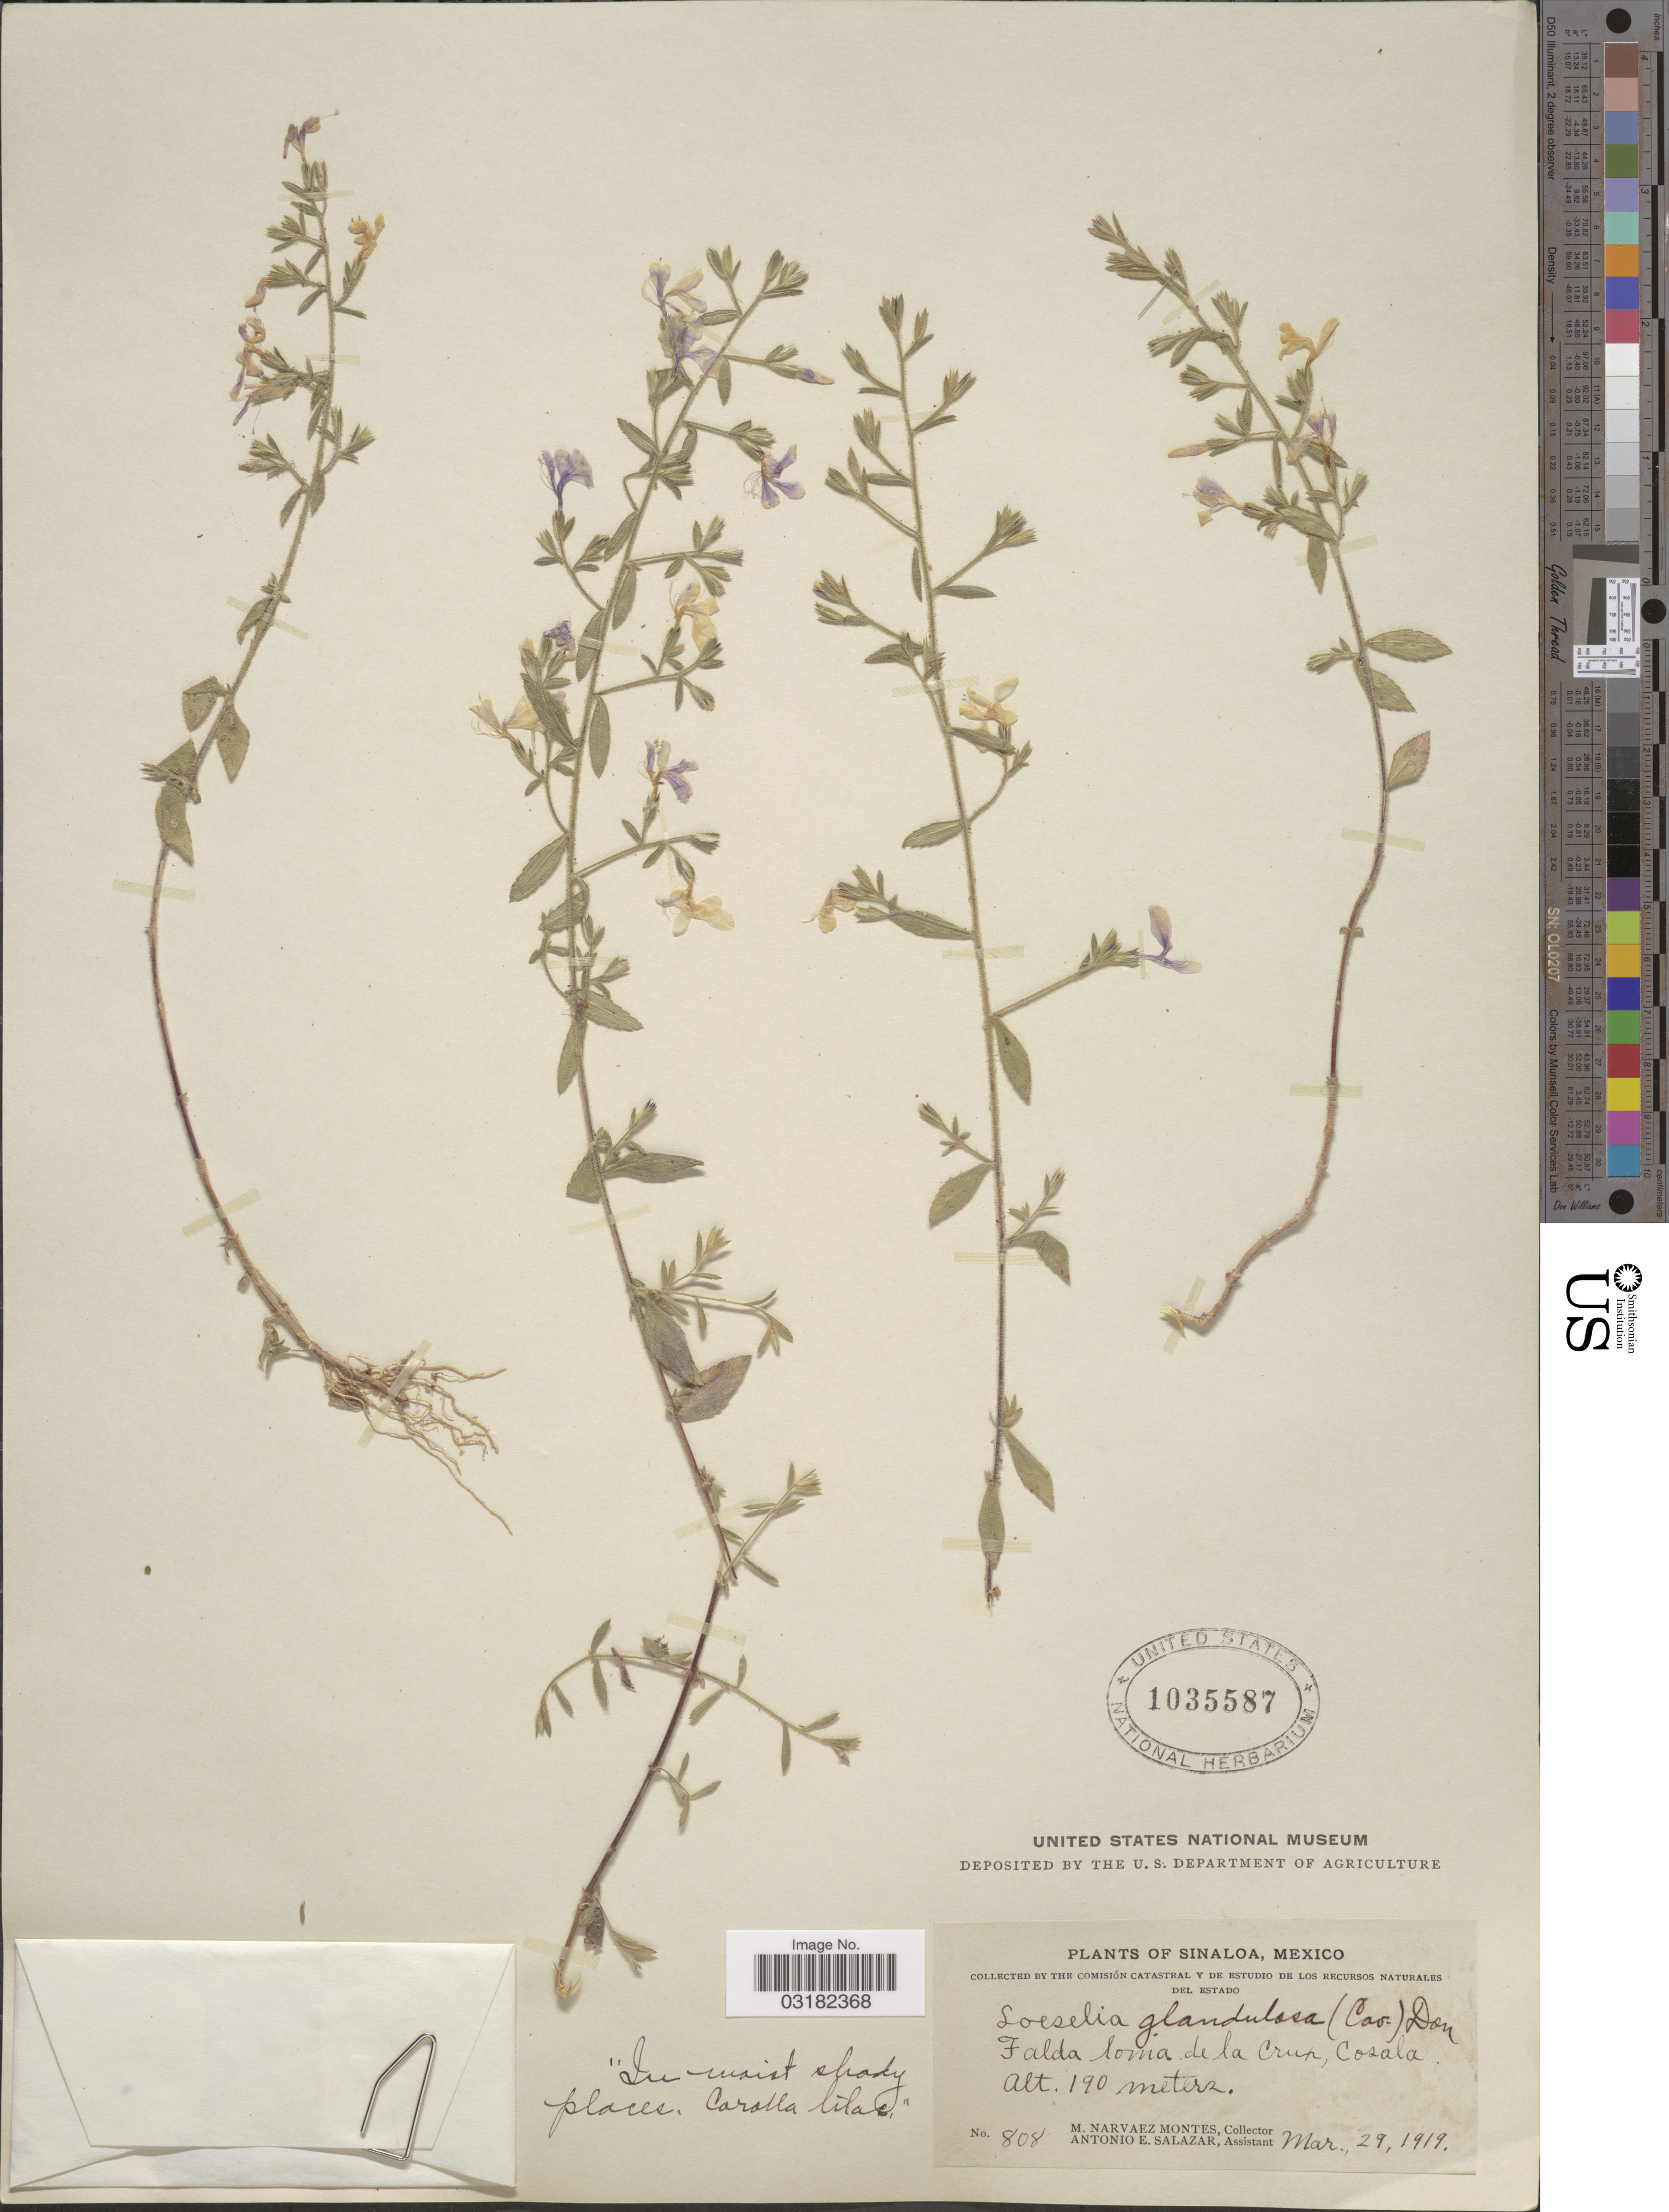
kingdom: Plantae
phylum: Tracheophyta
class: Magnoliopsida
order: Ericales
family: Polemoniaceae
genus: Loeselia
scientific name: Loeselia glandulosa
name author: (Cav.) G. Don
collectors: M. Narvaez-Montes & A. E. Salazar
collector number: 808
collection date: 1919-03-29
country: Mexico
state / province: Sinaloa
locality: Falsa loma de la Cruz, Cosala.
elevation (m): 190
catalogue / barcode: US 1035587